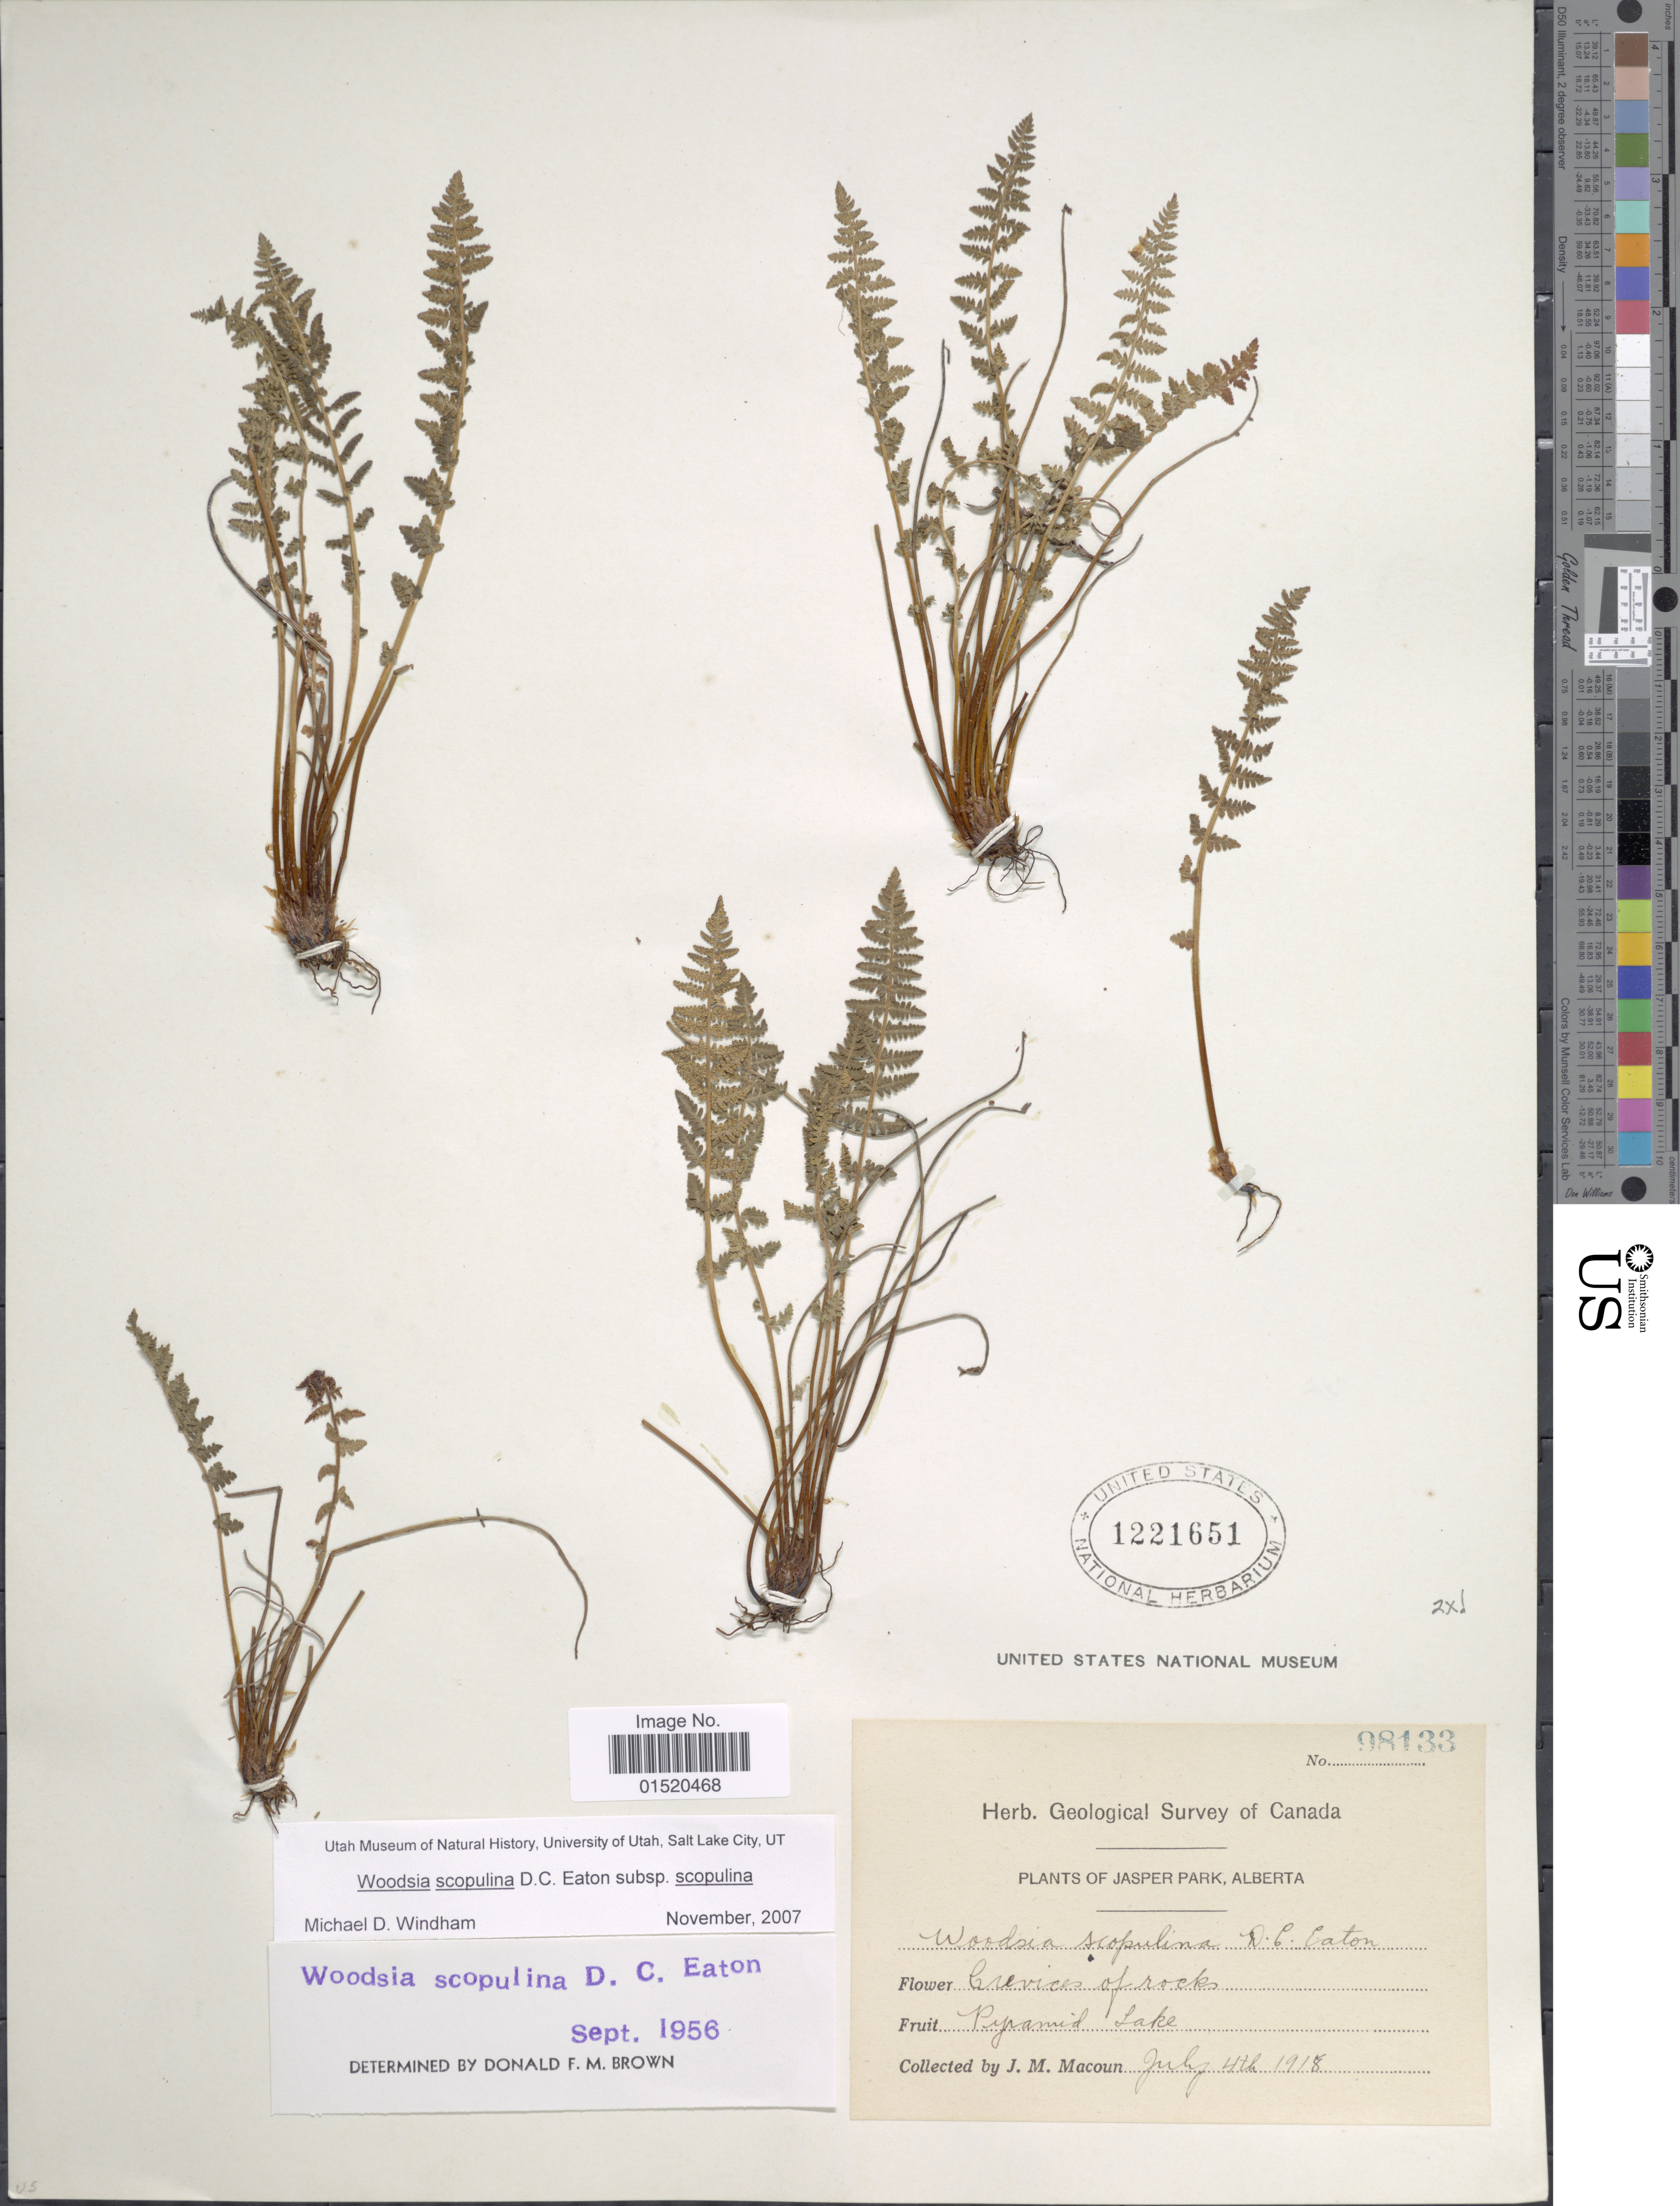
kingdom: Plantae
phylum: Tracheophyta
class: Polypodiopsida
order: Polypodiales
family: Woodsiaceae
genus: Woodsia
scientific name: Woodsia scopulina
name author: D.C. Eaton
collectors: J. M. Macoun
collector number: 98133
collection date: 1918-07-04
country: Canada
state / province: Alberta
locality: Jasper Park, Pyramid Lake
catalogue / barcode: US 1221651